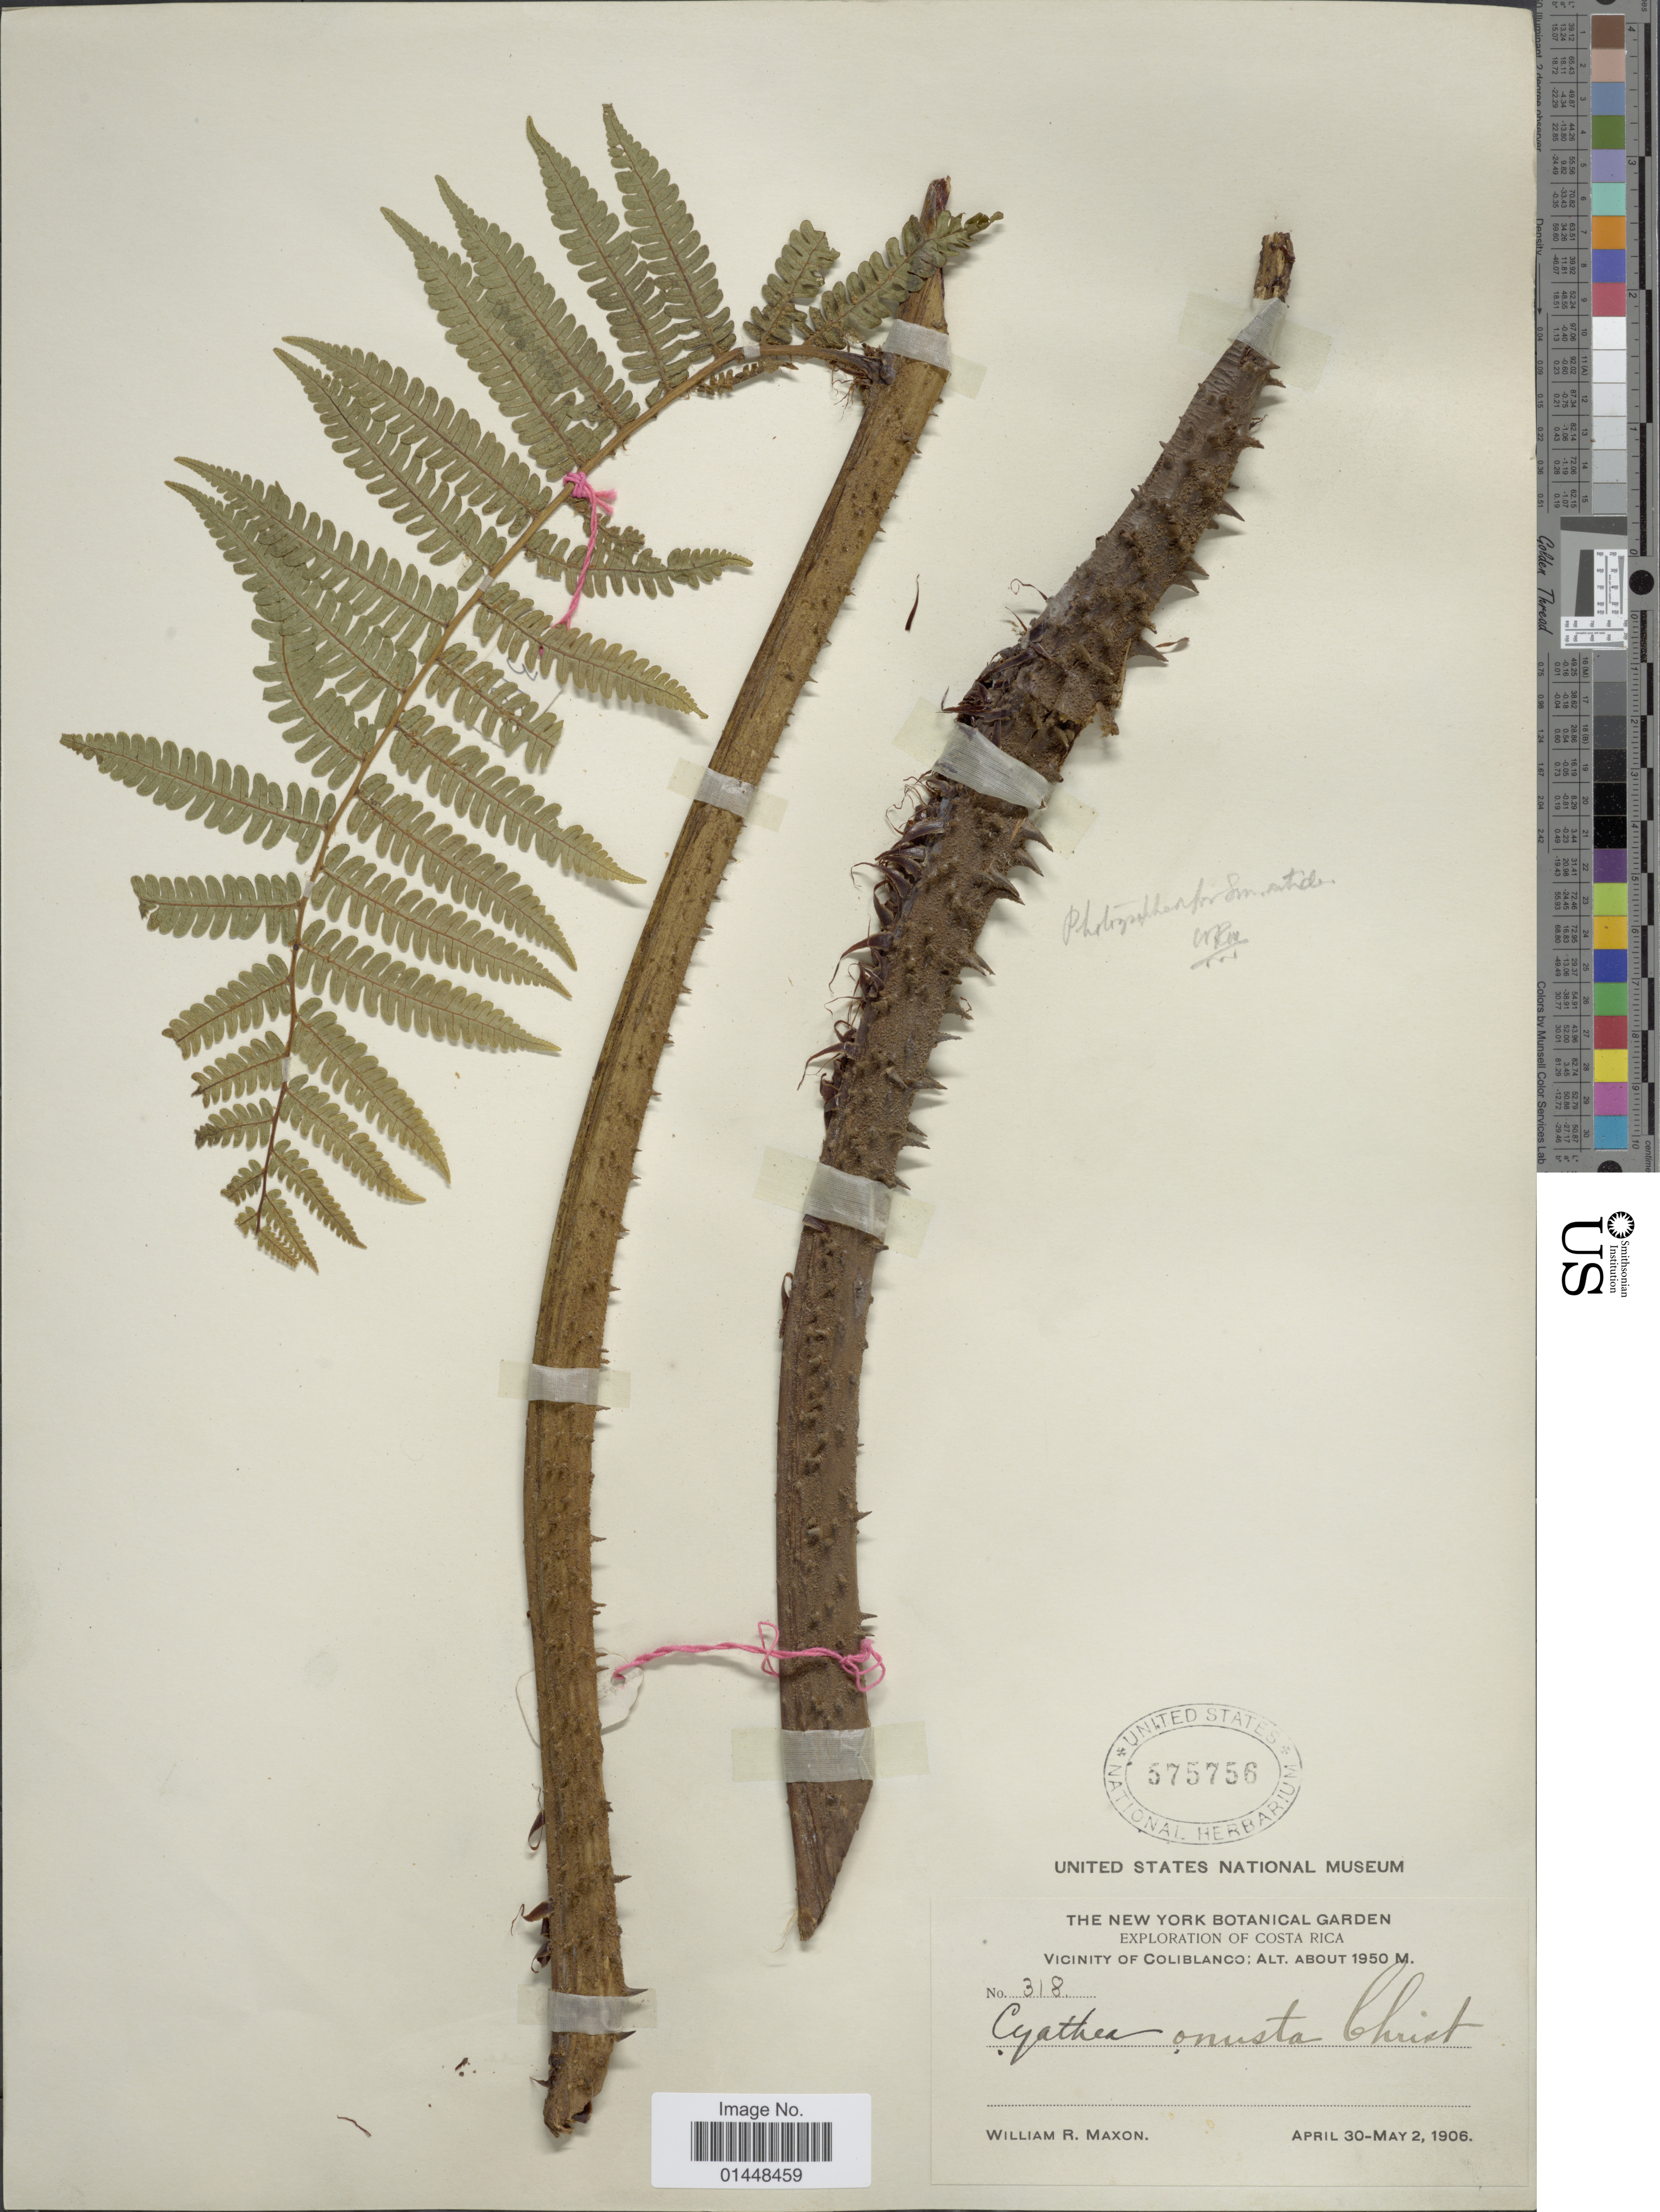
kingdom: Plantae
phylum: Tracheophyta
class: Polypodiopsida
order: Cyatheales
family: Cyatheaceae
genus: Cyathea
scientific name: Cyathea caracasana var. maxonii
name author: (Underw.) R.M. Tryon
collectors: W. R. Maxon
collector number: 318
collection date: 1906-04-30/1906-05-02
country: Costa Rica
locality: Vicinity of Coliblanco.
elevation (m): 1950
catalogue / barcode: US 575756